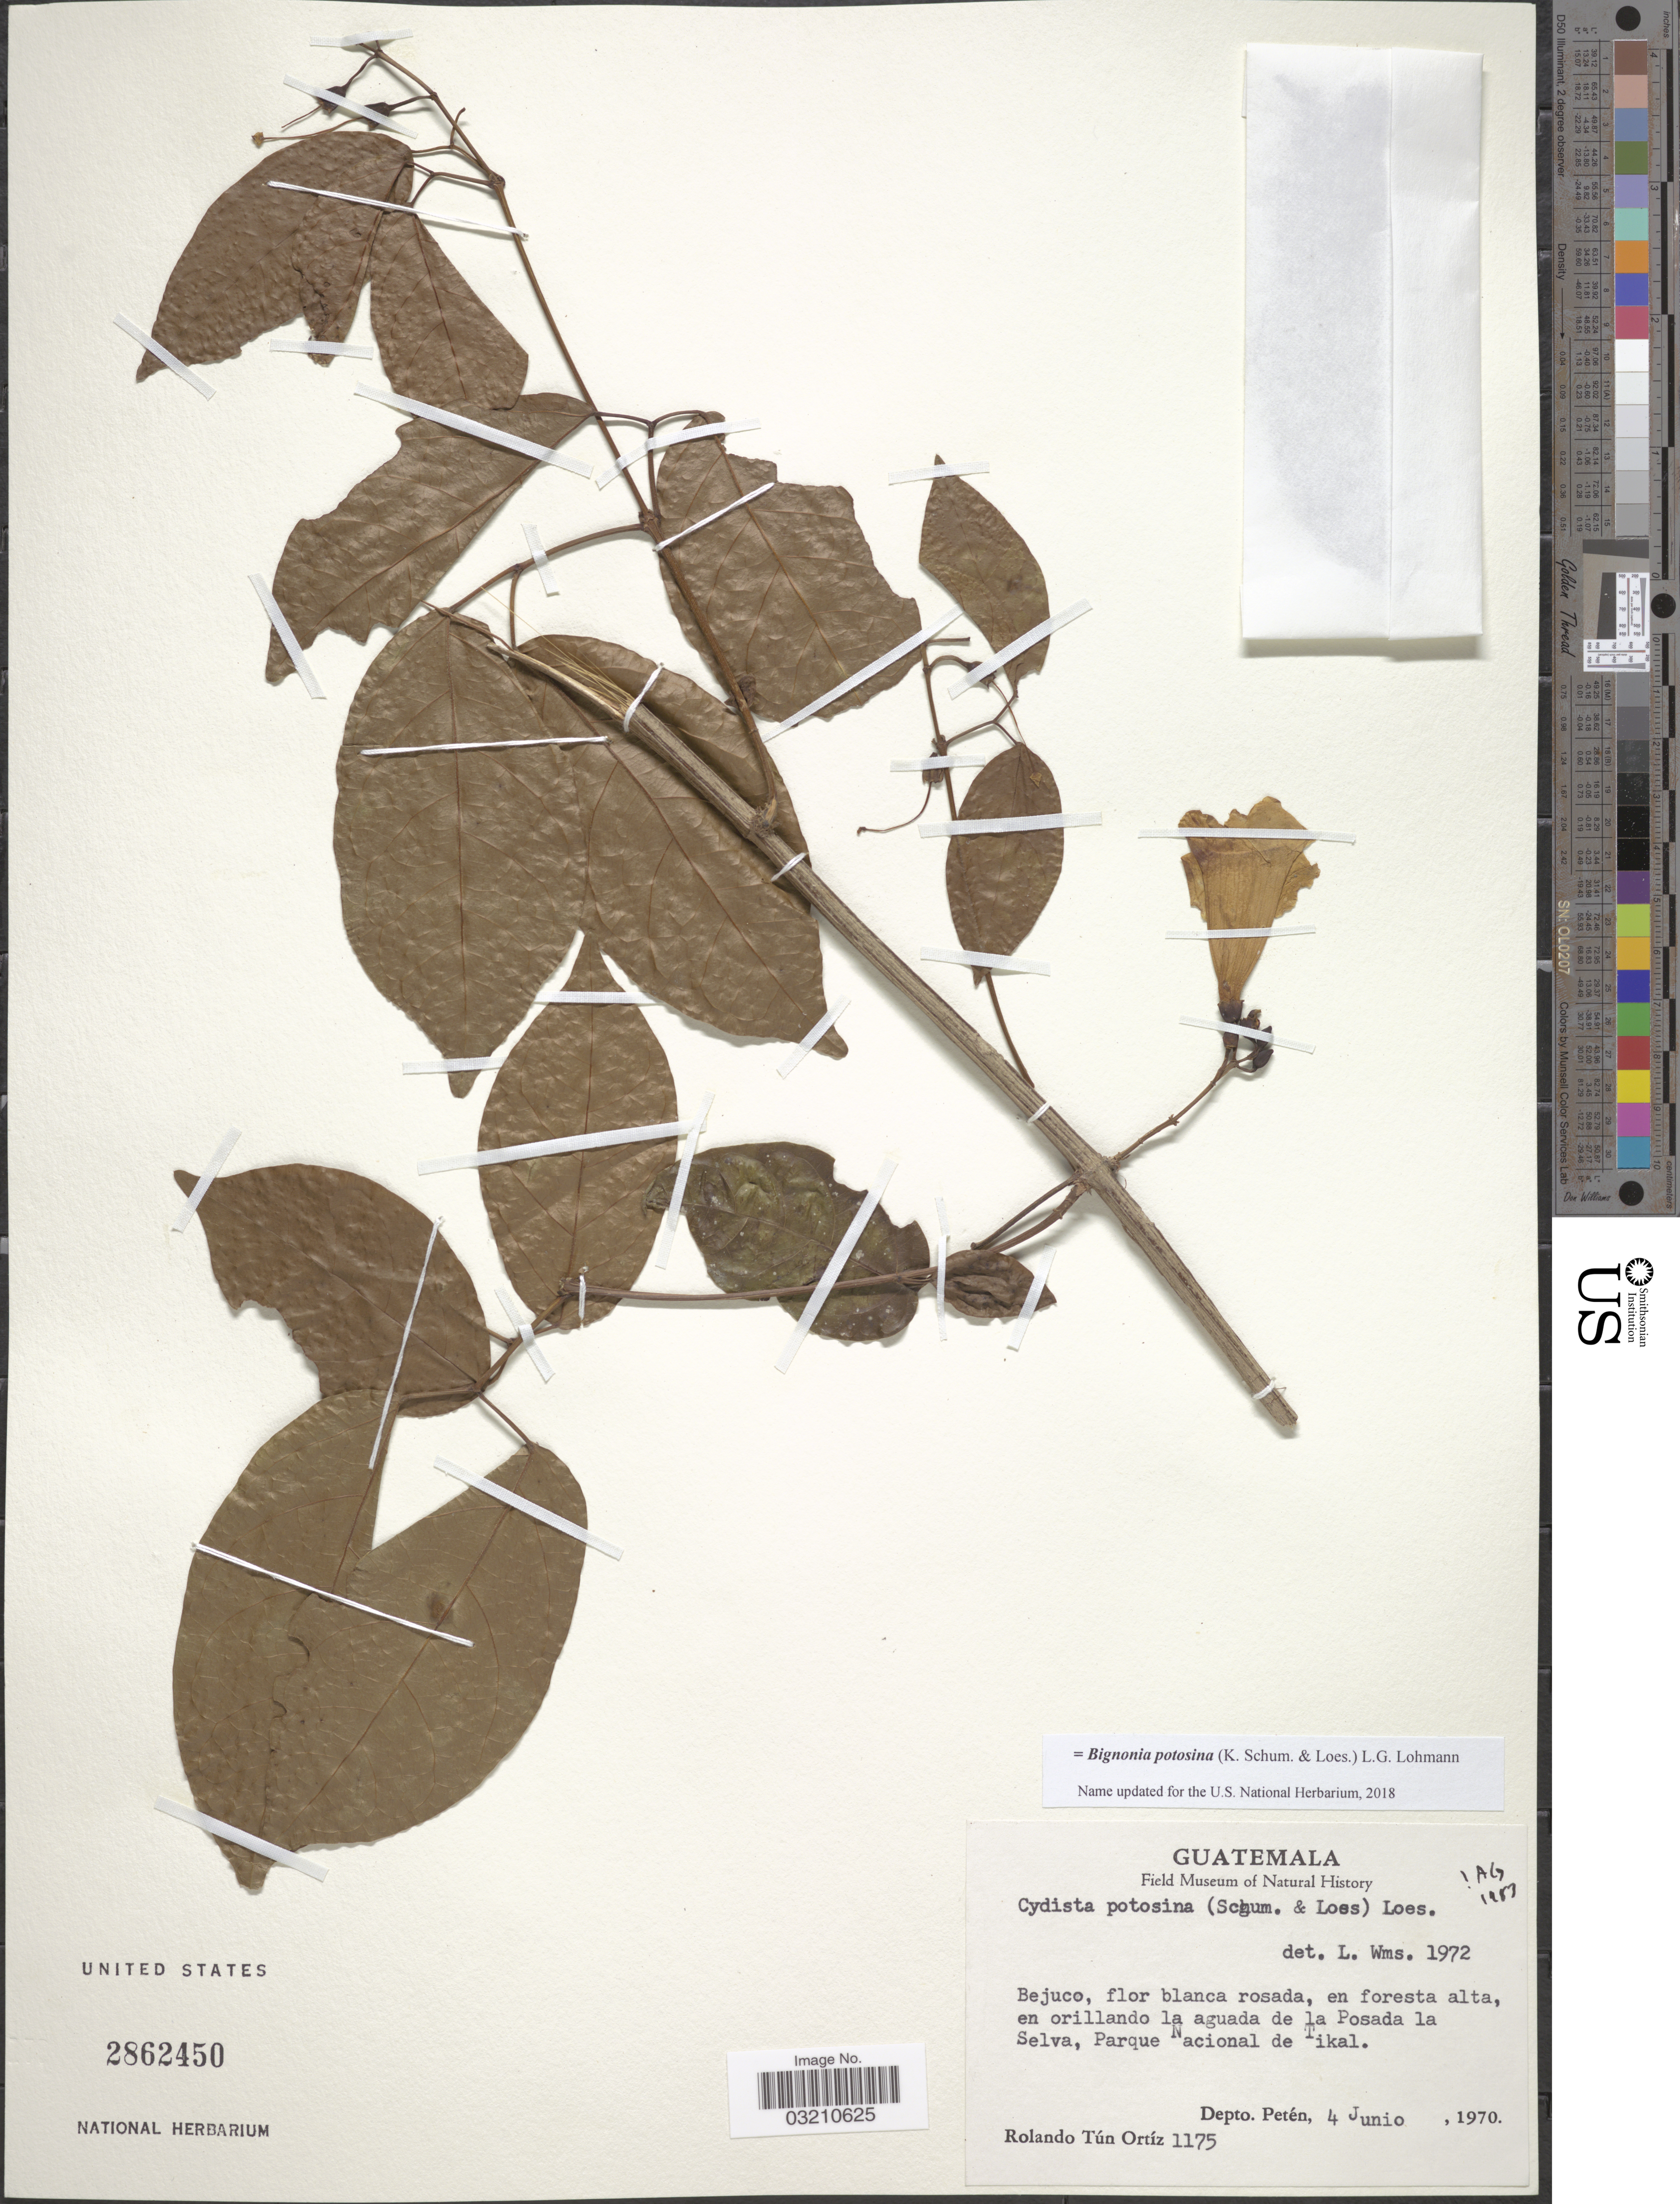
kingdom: Plantae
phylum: Tracheophyta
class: Magnoliopsida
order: Lamiales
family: Bignoniaceae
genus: Bignonia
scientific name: Bignonia potosina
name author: (K. Schum. & Loes.) L.G. Lohmann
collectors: R. T. Ortíz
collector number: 1175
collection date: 1970-06-04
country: Guatemala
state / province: El Petén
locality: En orillando la aguada de la Posada la Selva, Parque Nacional de Tikal. Depto. Petén.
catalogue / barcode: US 2862450